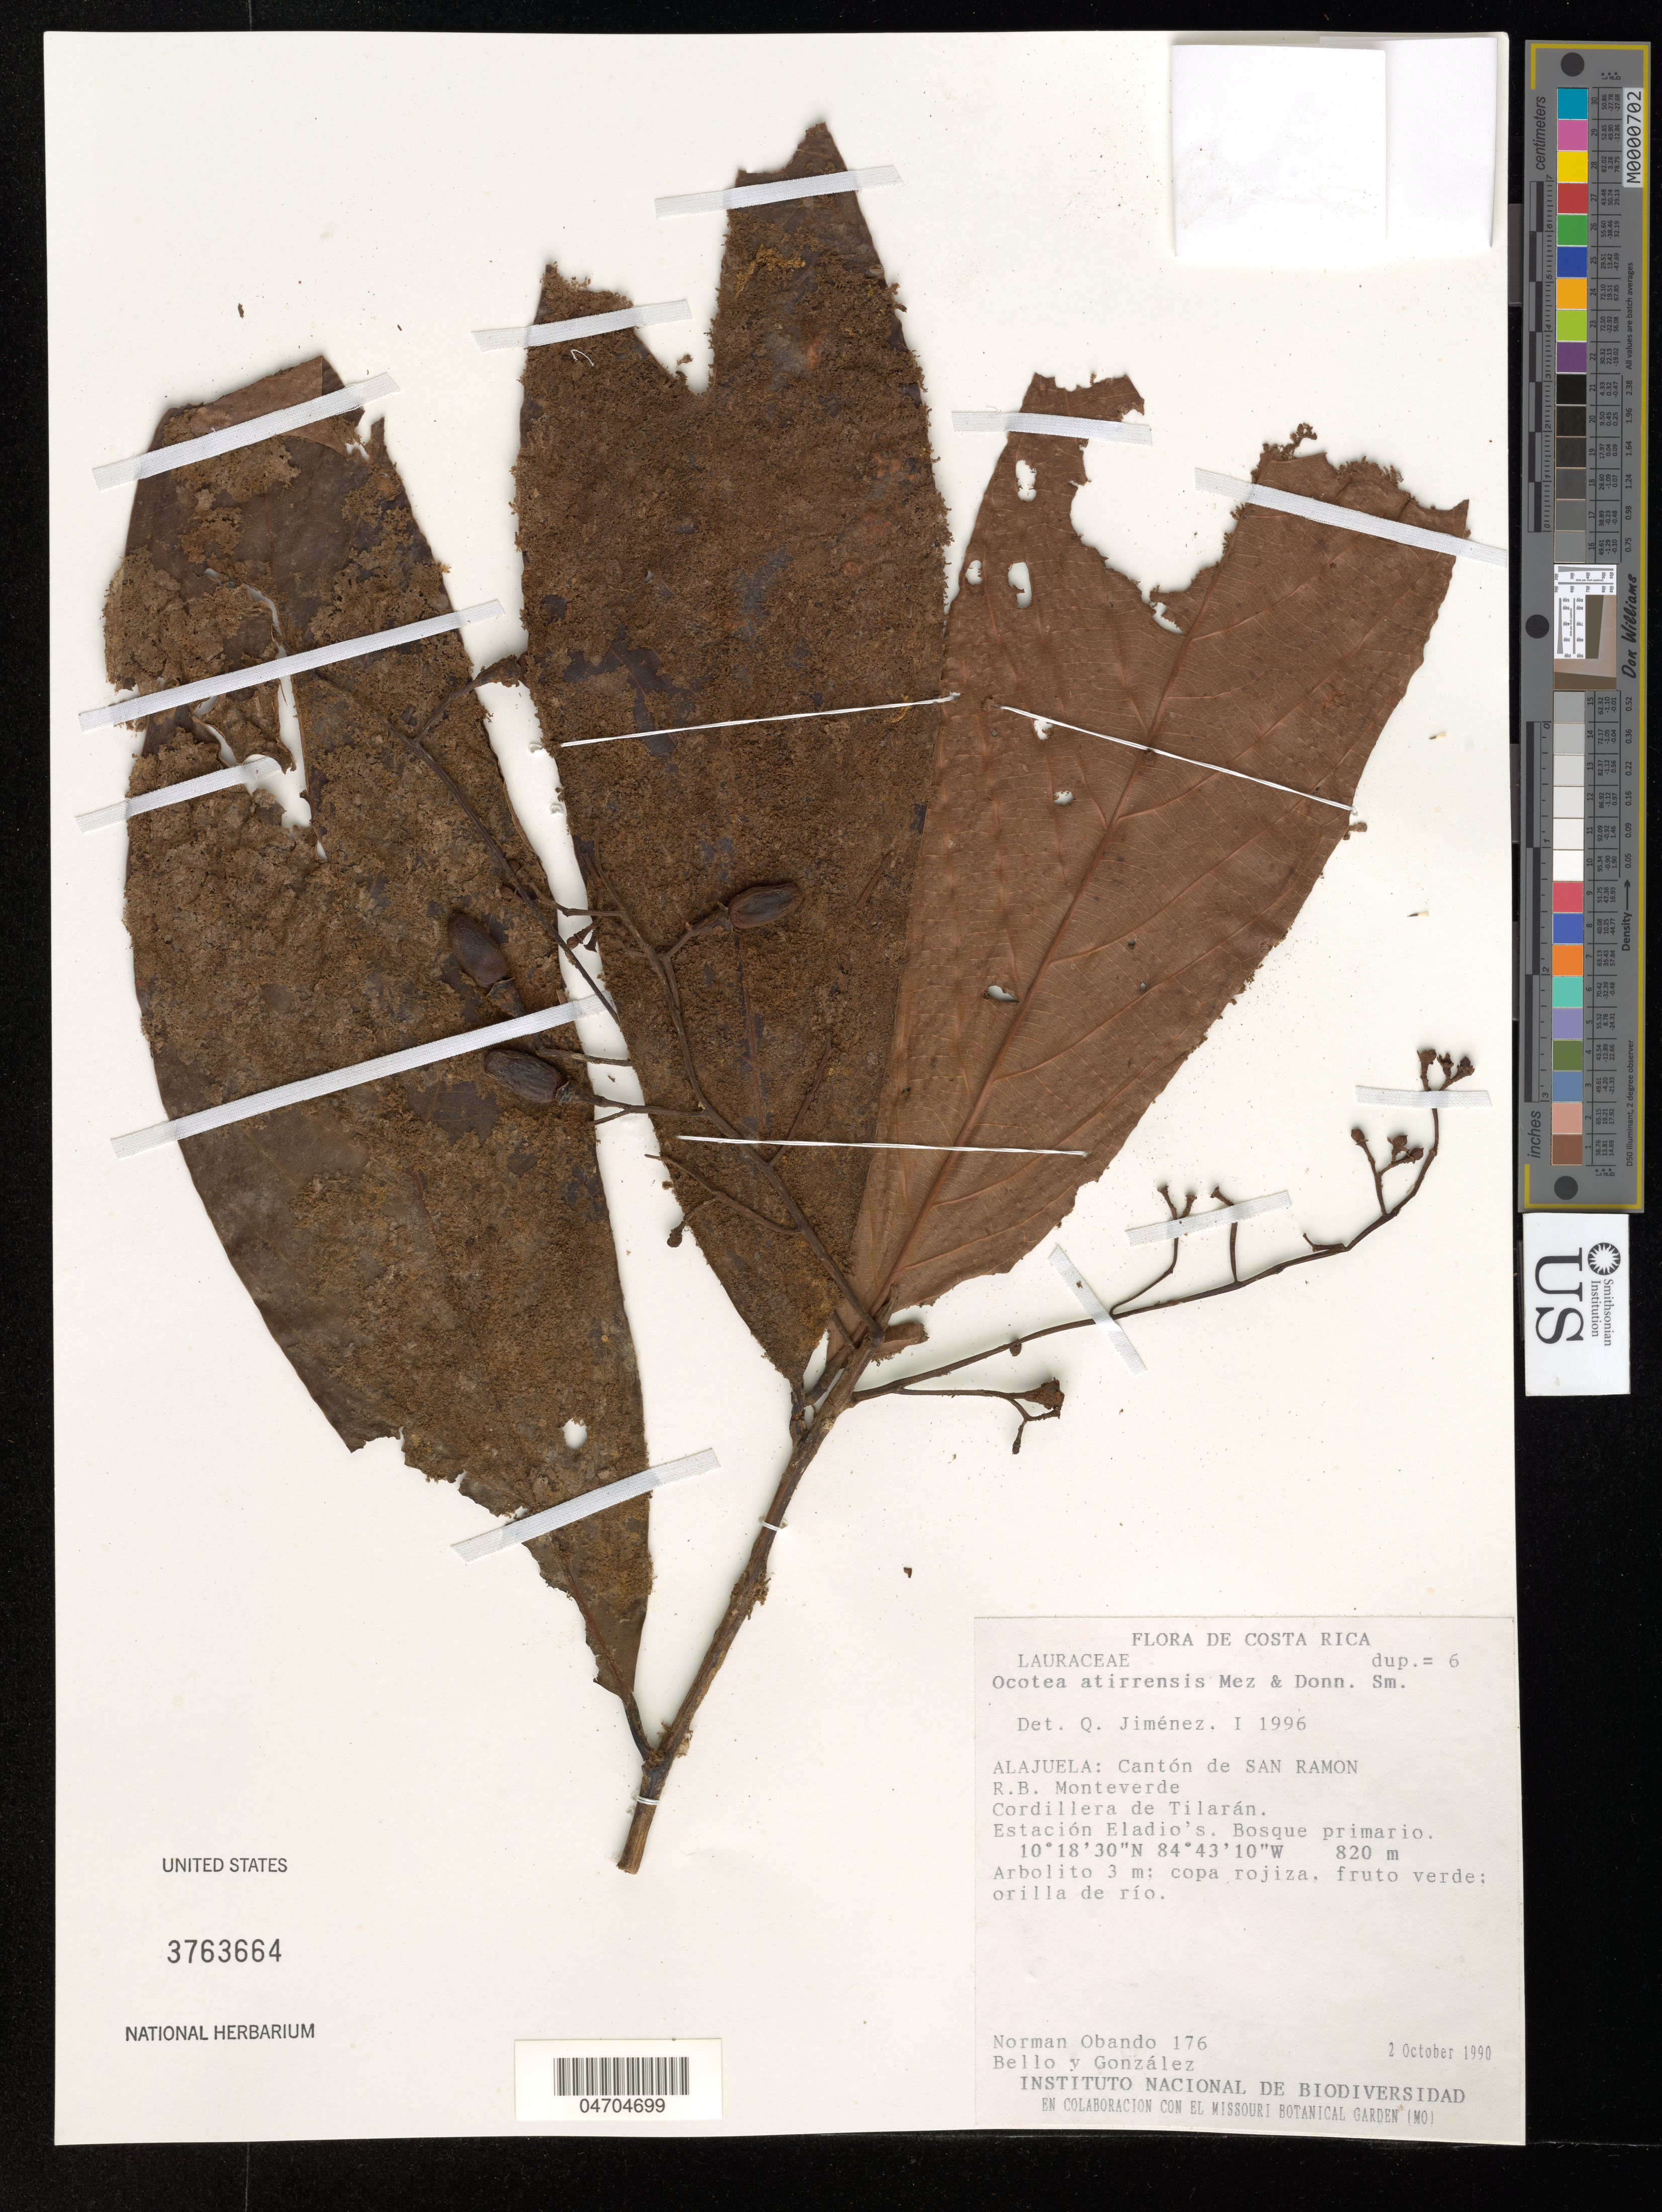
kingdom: Plantae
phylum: Tracheophyta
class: Magnoliopsida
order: Laurales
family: Lauraceae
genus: Ocotea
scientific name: Ocotea atirrensis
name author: Mez & Donn. Sm.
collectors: N. Obando & Bello y González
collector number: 176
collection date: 1990-10-02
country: Costa Rica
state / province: Alajuela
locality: Cantón de San Ramon. R. B. Monteverde. Cordillera de Tilarán. Estación Eladio's.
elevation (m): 820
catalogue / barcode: US 3763664